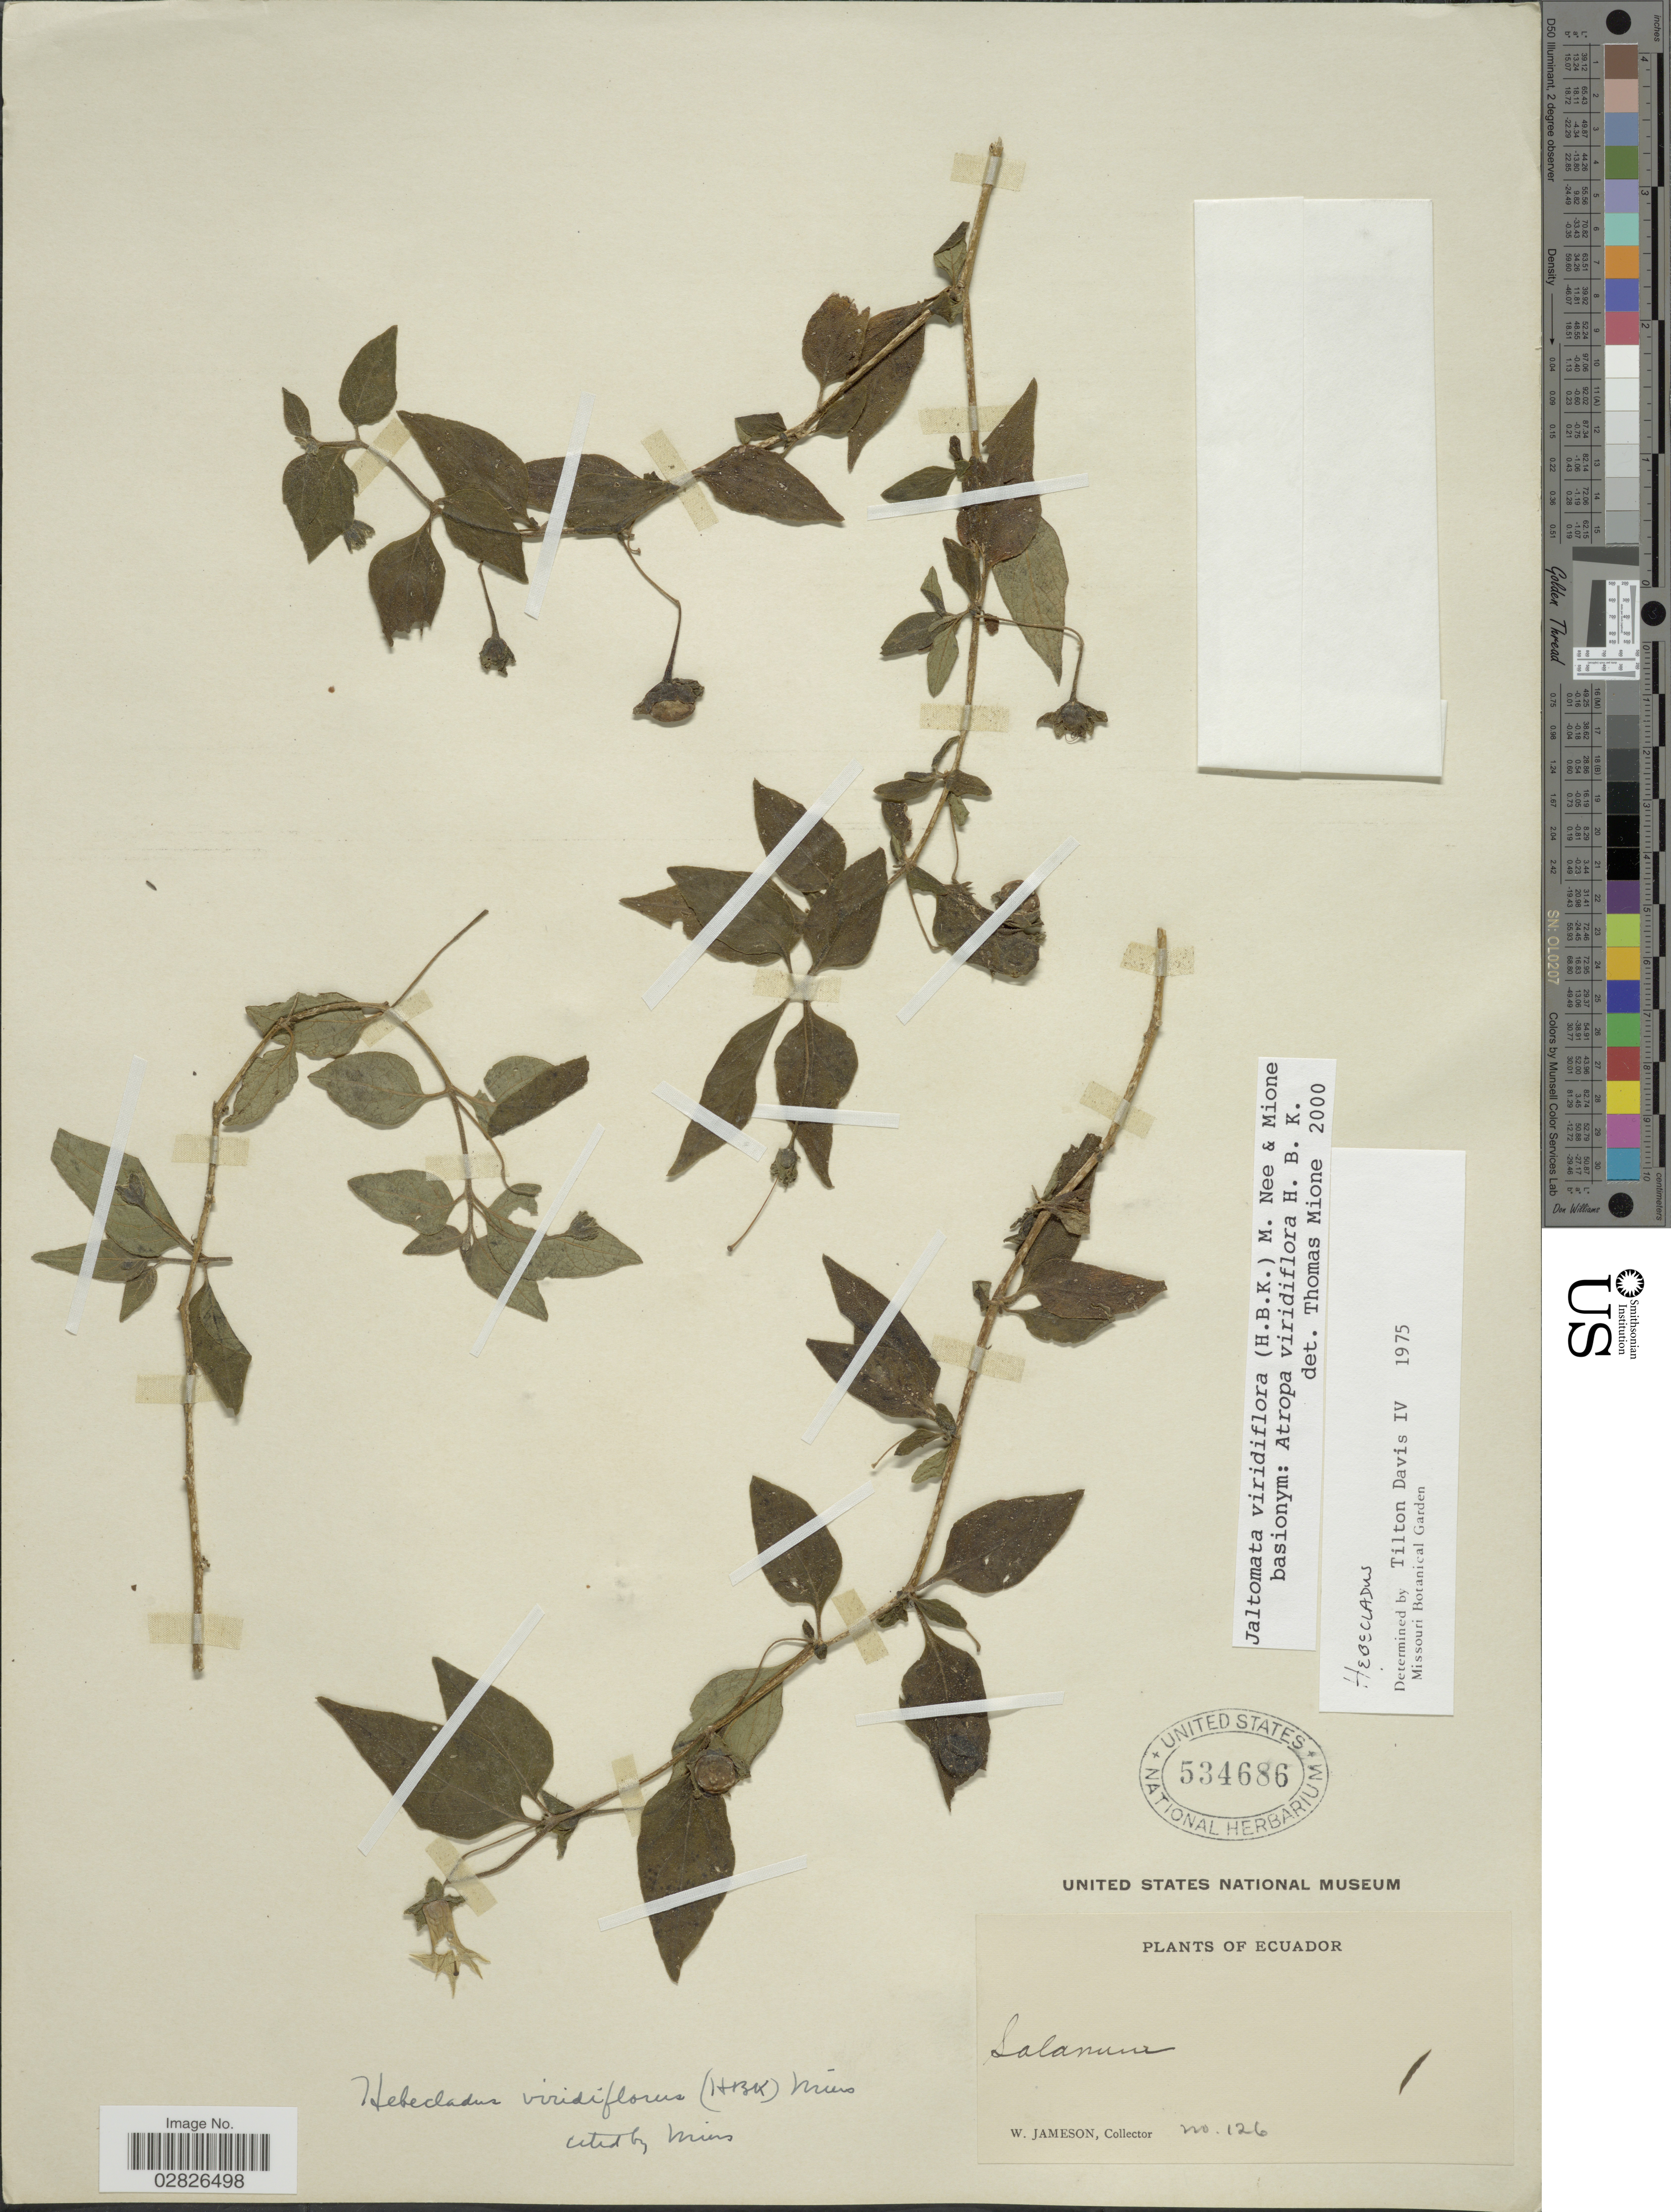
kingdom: Plantae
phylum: Tracheophyta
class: Magnoliopsida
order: Solanales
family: Solanaceae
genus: Jaltomata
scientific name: Jaltomata virdiflora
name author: (Kunth) M. Nee & Mione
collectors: W. Jameson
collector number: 126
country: Ecuador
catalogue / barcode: US 534686